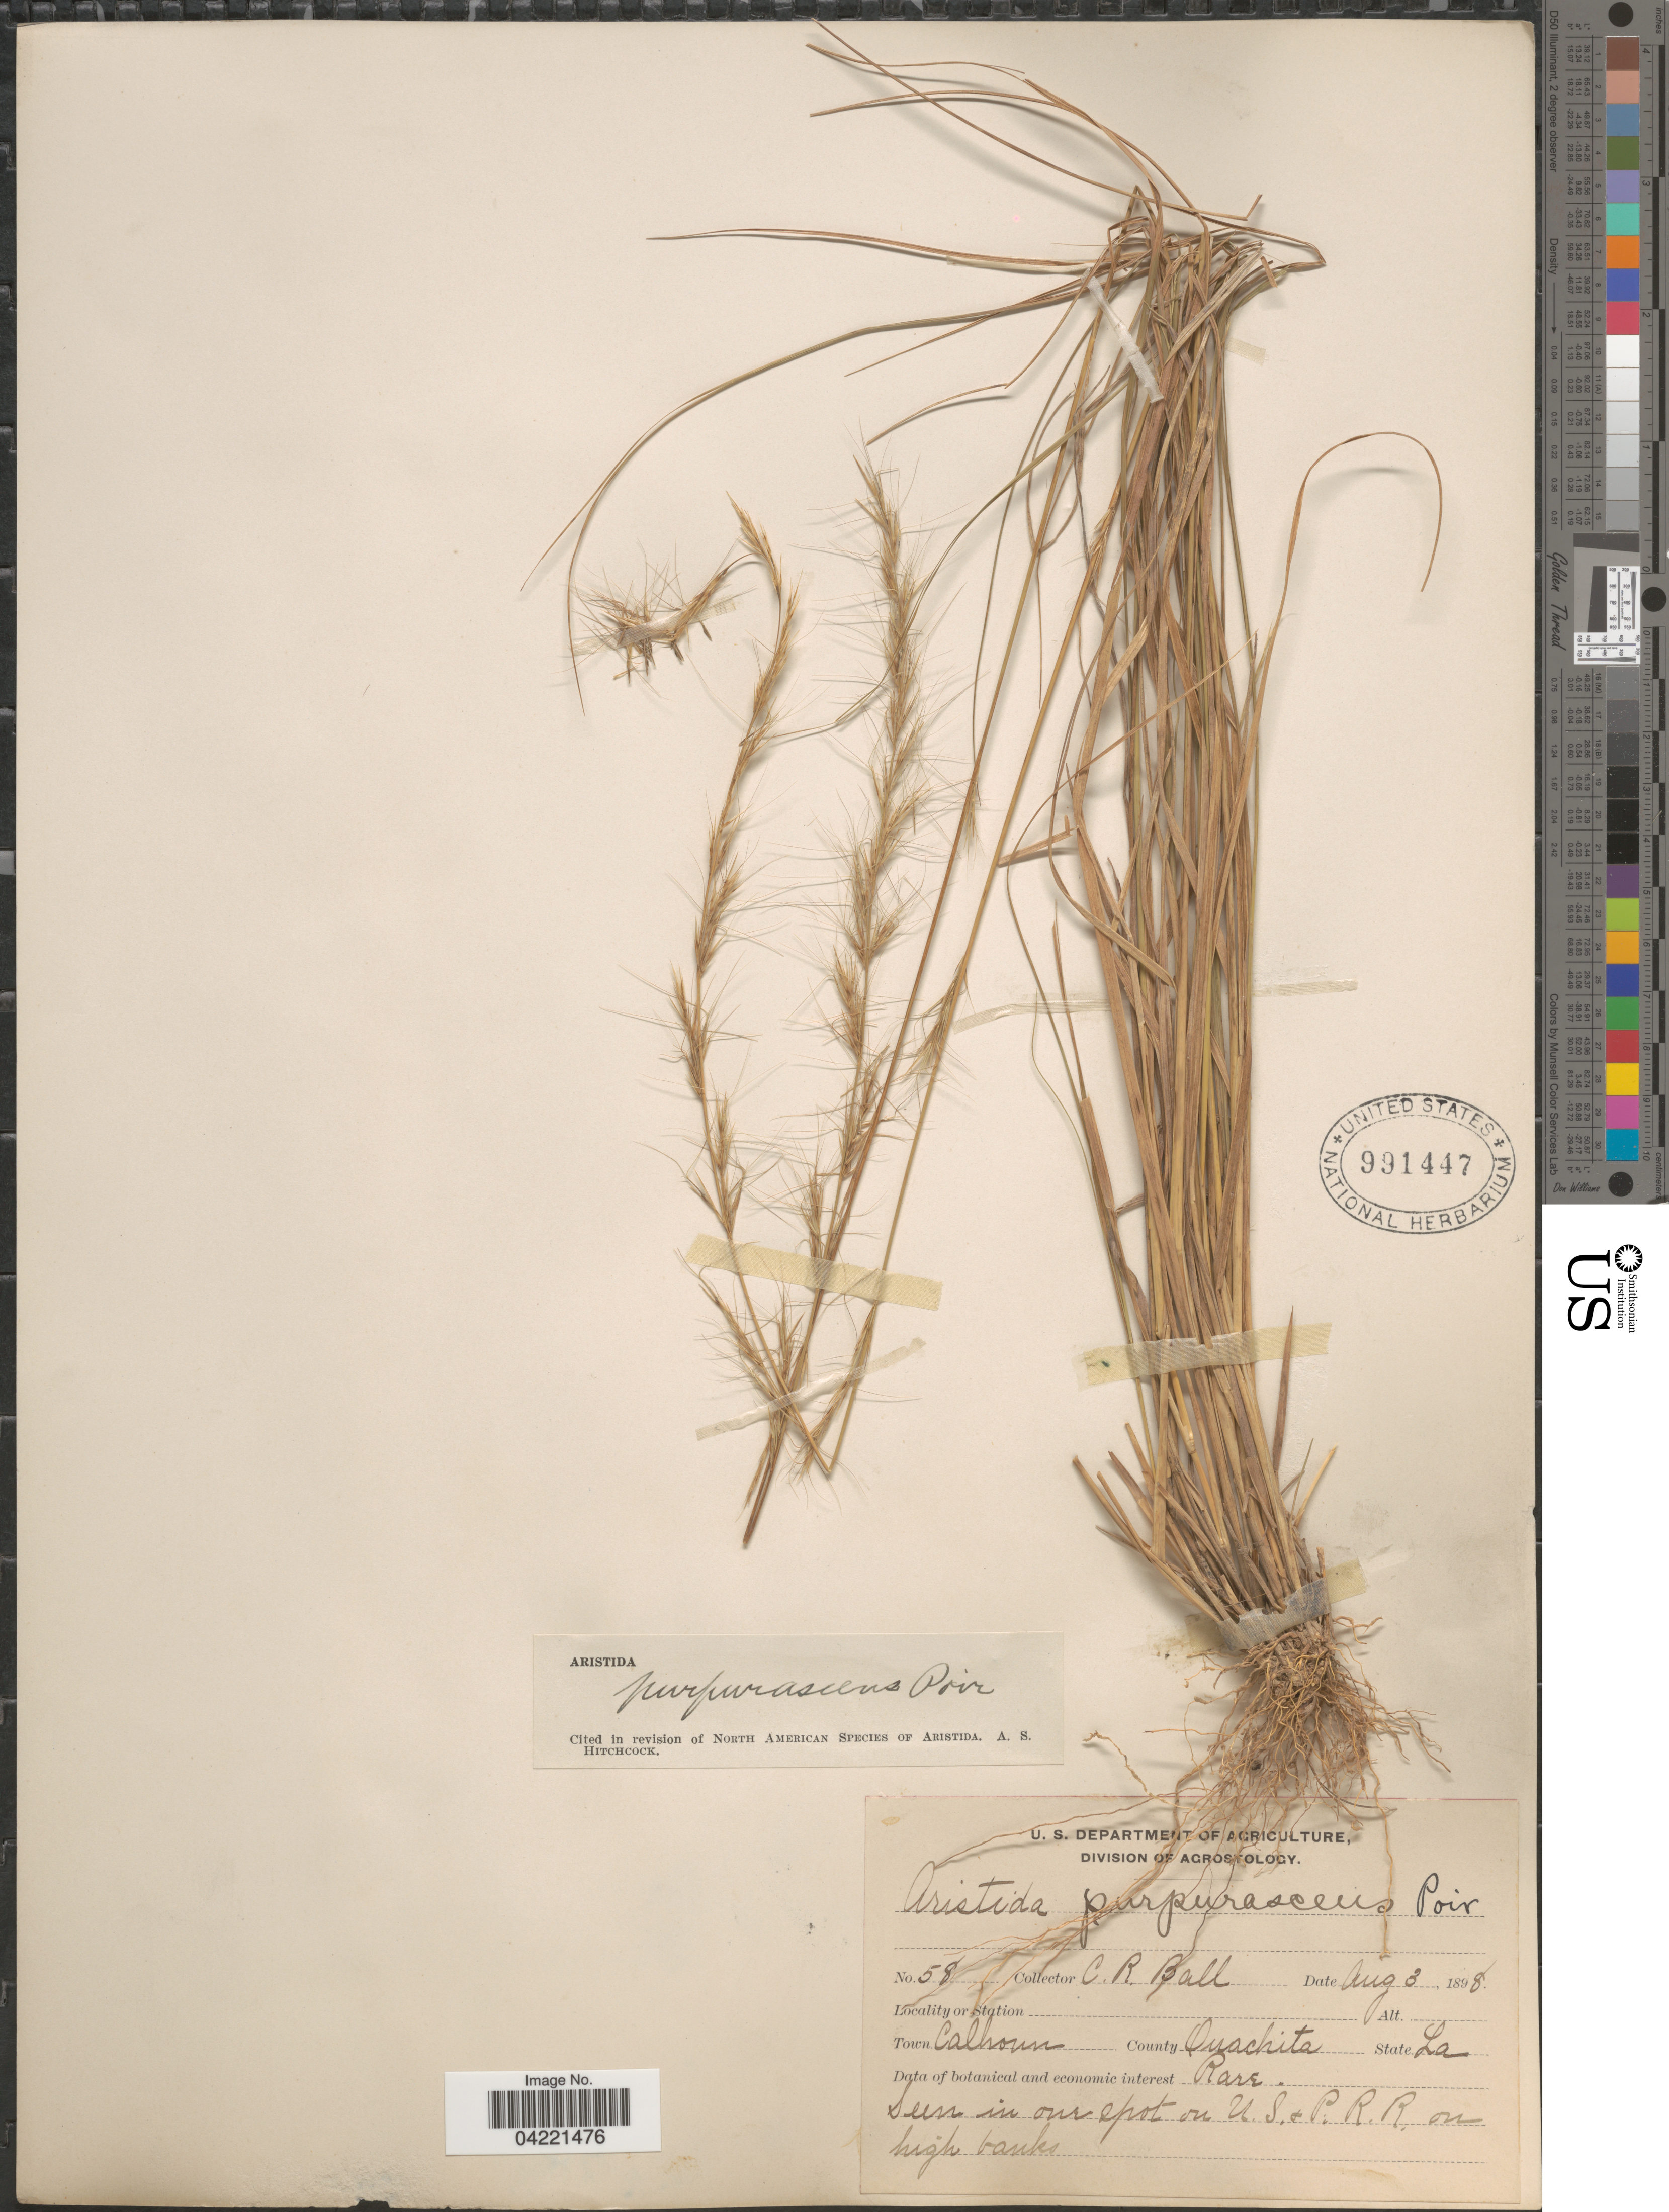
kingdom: Plantae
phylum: Tracheophyta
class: Liliopsida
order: Poales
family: Poaceae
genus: Aristida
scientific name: Aristida purpurascens var. purpurescens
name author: Poir.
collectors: C. R. Ball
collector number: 58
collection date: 1898-08-03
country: United States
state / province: Louisiana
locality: Town Calhoun. County Quachita.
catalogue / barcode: US 991447